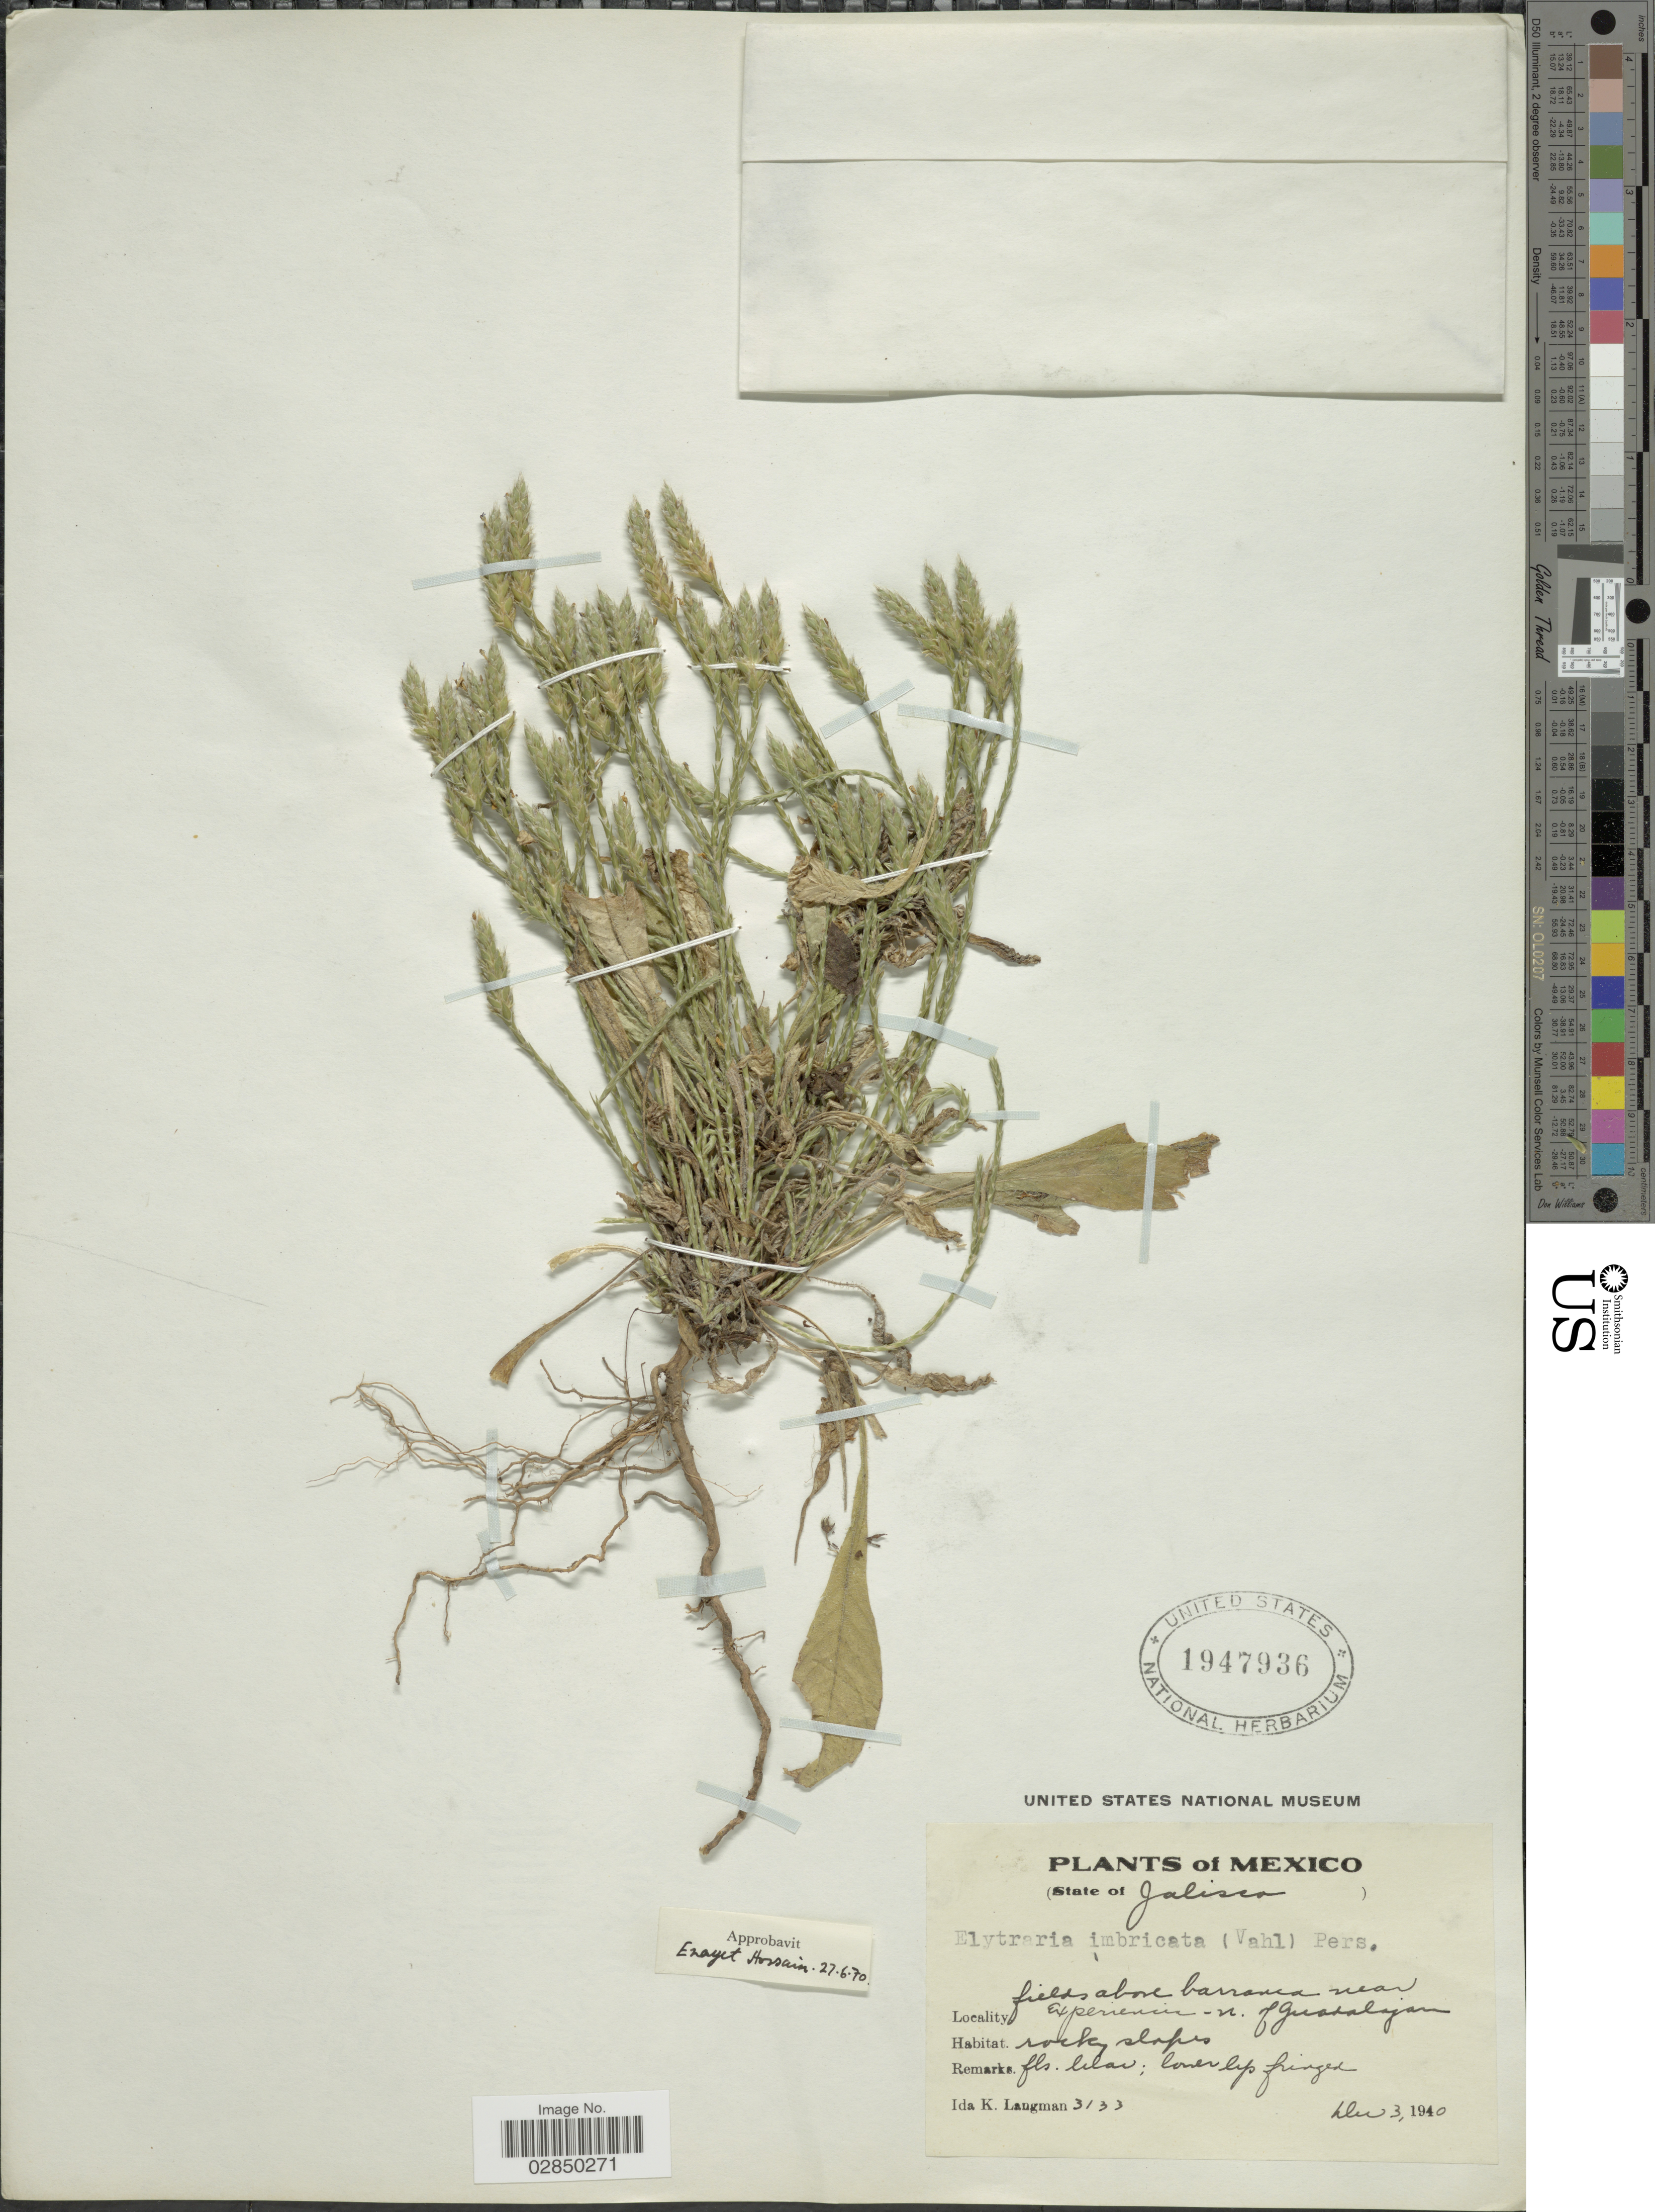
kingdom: Plantae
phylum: Tracheophyta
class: Magnoliopsida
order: Lamiales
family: Acanthaceae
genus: Elytraria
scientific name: Elytraria imbricata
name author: (Vahl) Pers.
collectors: I. K. Langman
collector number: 3133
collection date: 1940-12-03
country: Mexico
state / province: Jalisco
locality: Fields above barranca near Experiencia-N. of Gudalajara.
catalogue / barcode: US 1947936